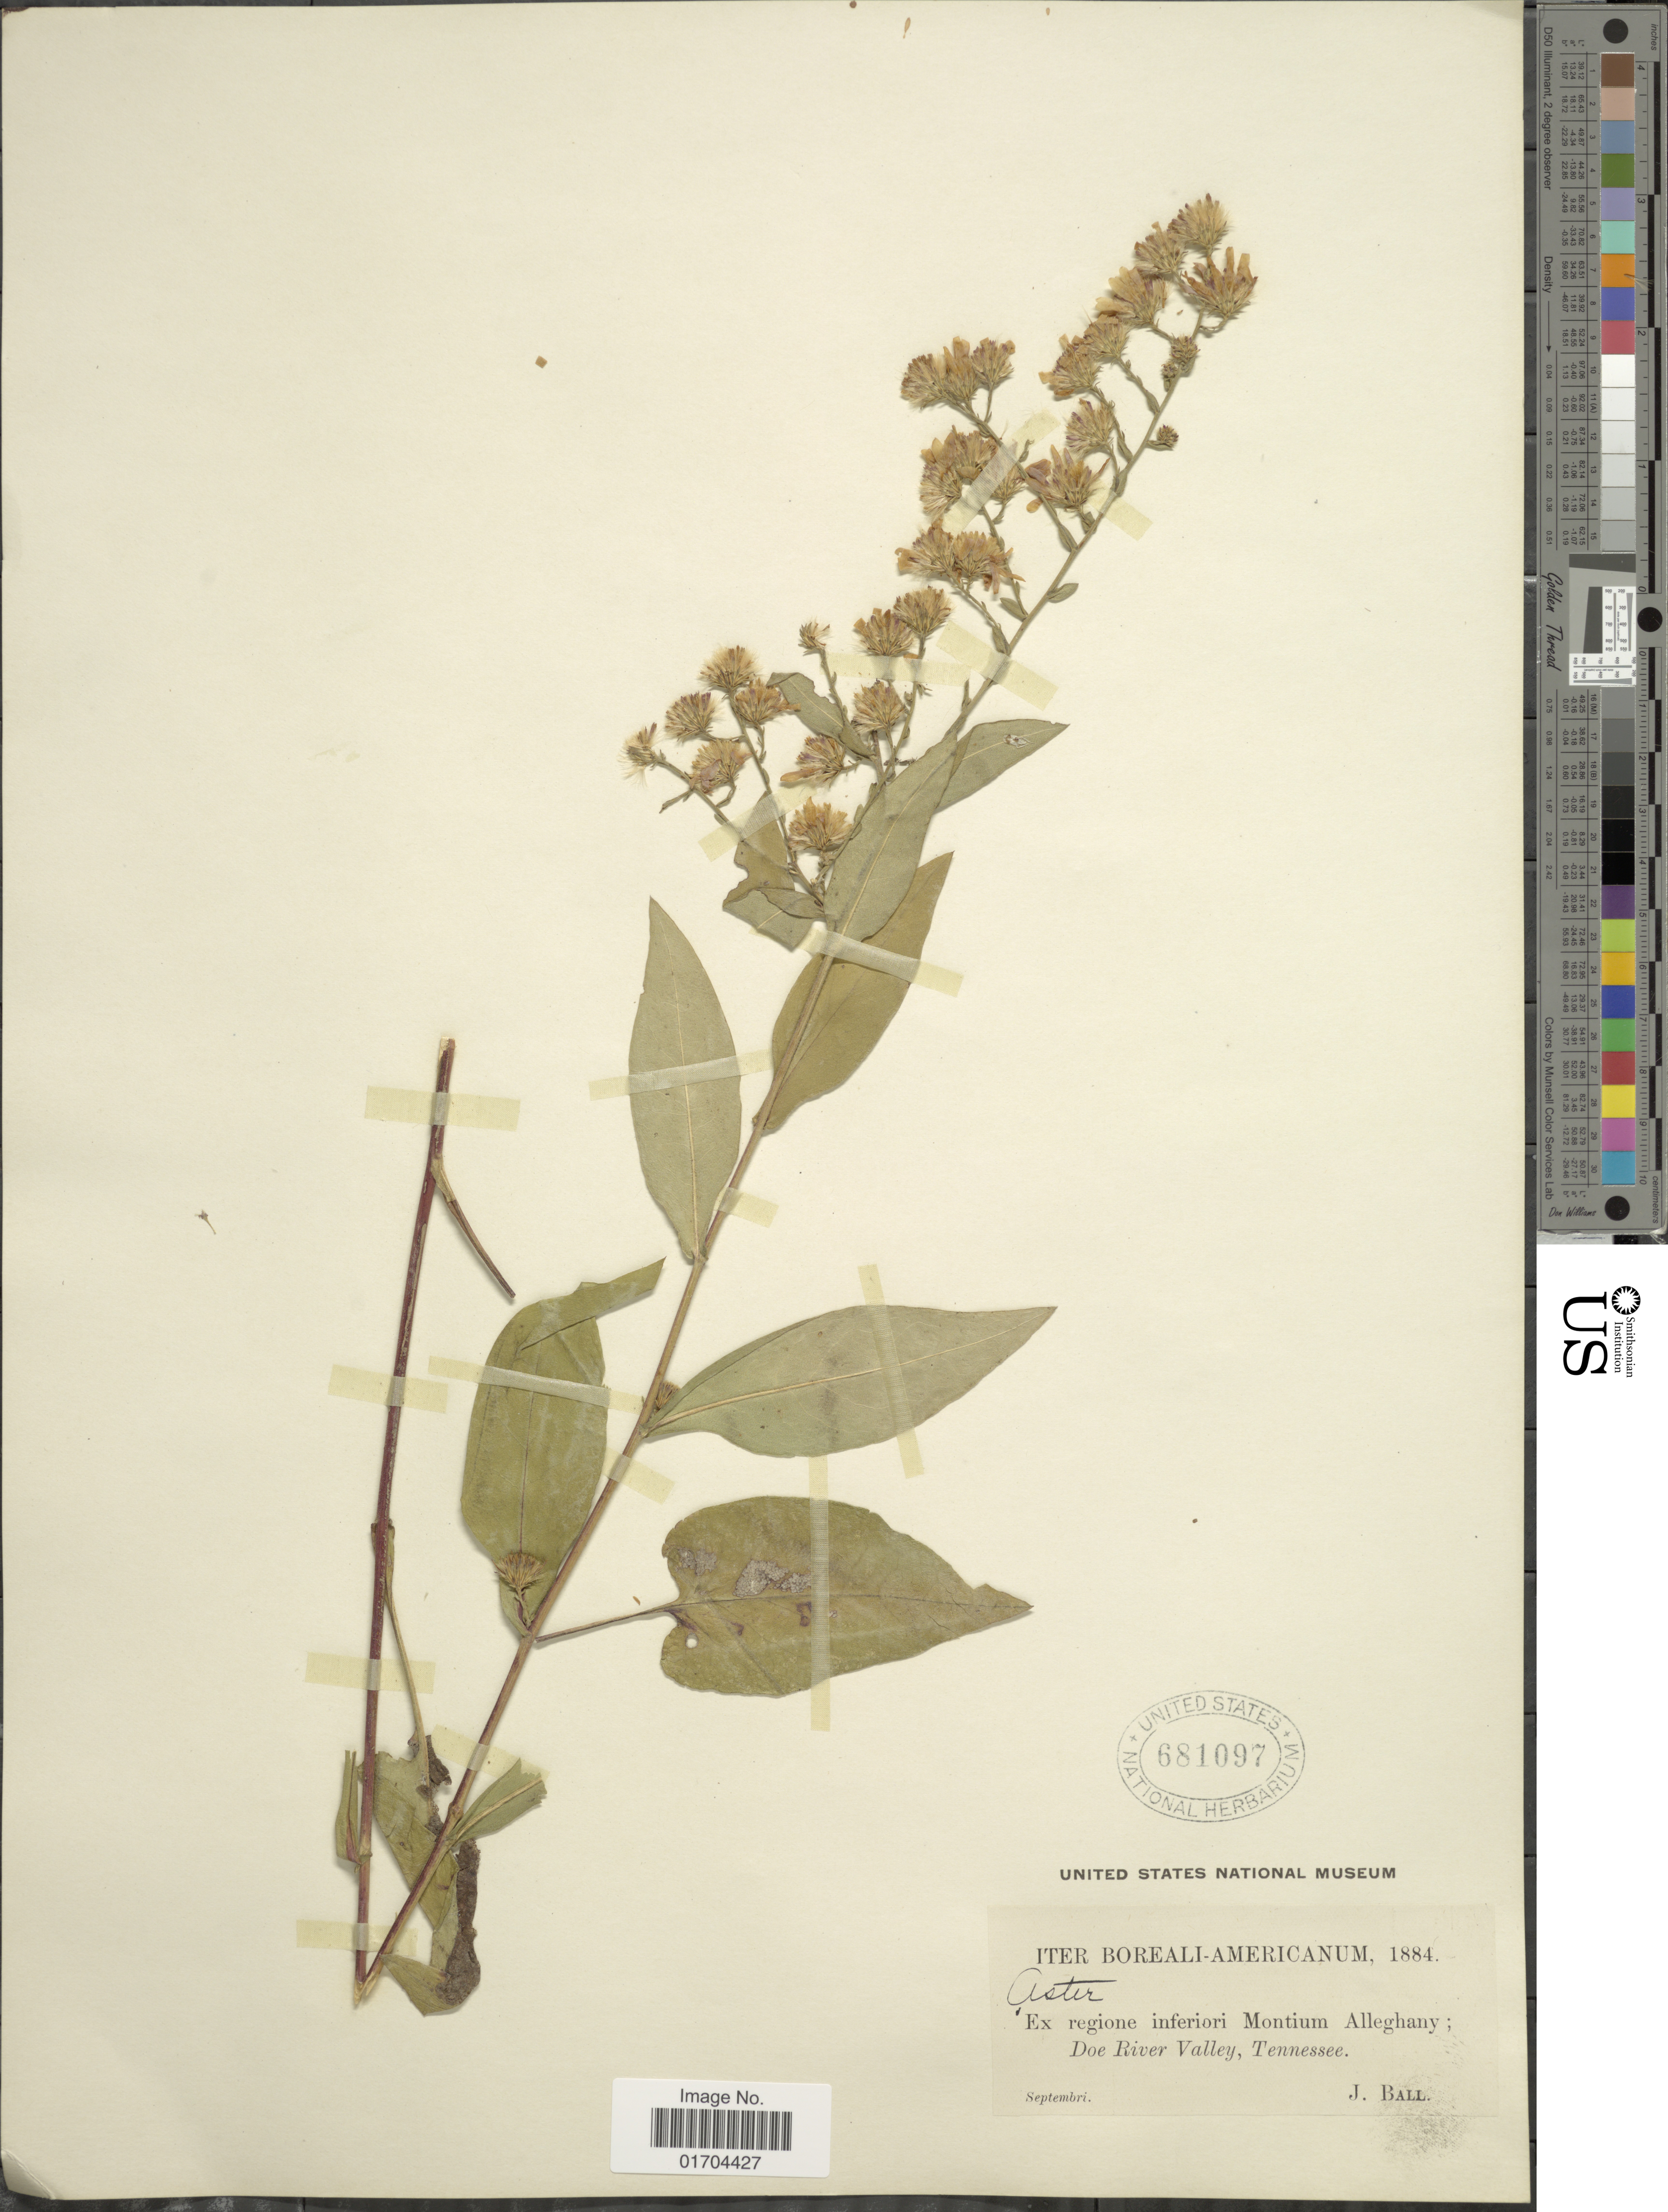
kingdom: Plantae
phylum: Tracheophyta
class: Magnoliopsida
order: Asterales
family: Asteraceae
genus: Symphyotrichum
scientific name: Symphyotrichum sp.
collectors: J. Ball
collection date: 1884-09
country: United States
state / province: Tennessee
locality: Montium Alleghany, Doe River Valley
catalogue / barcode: US 681097